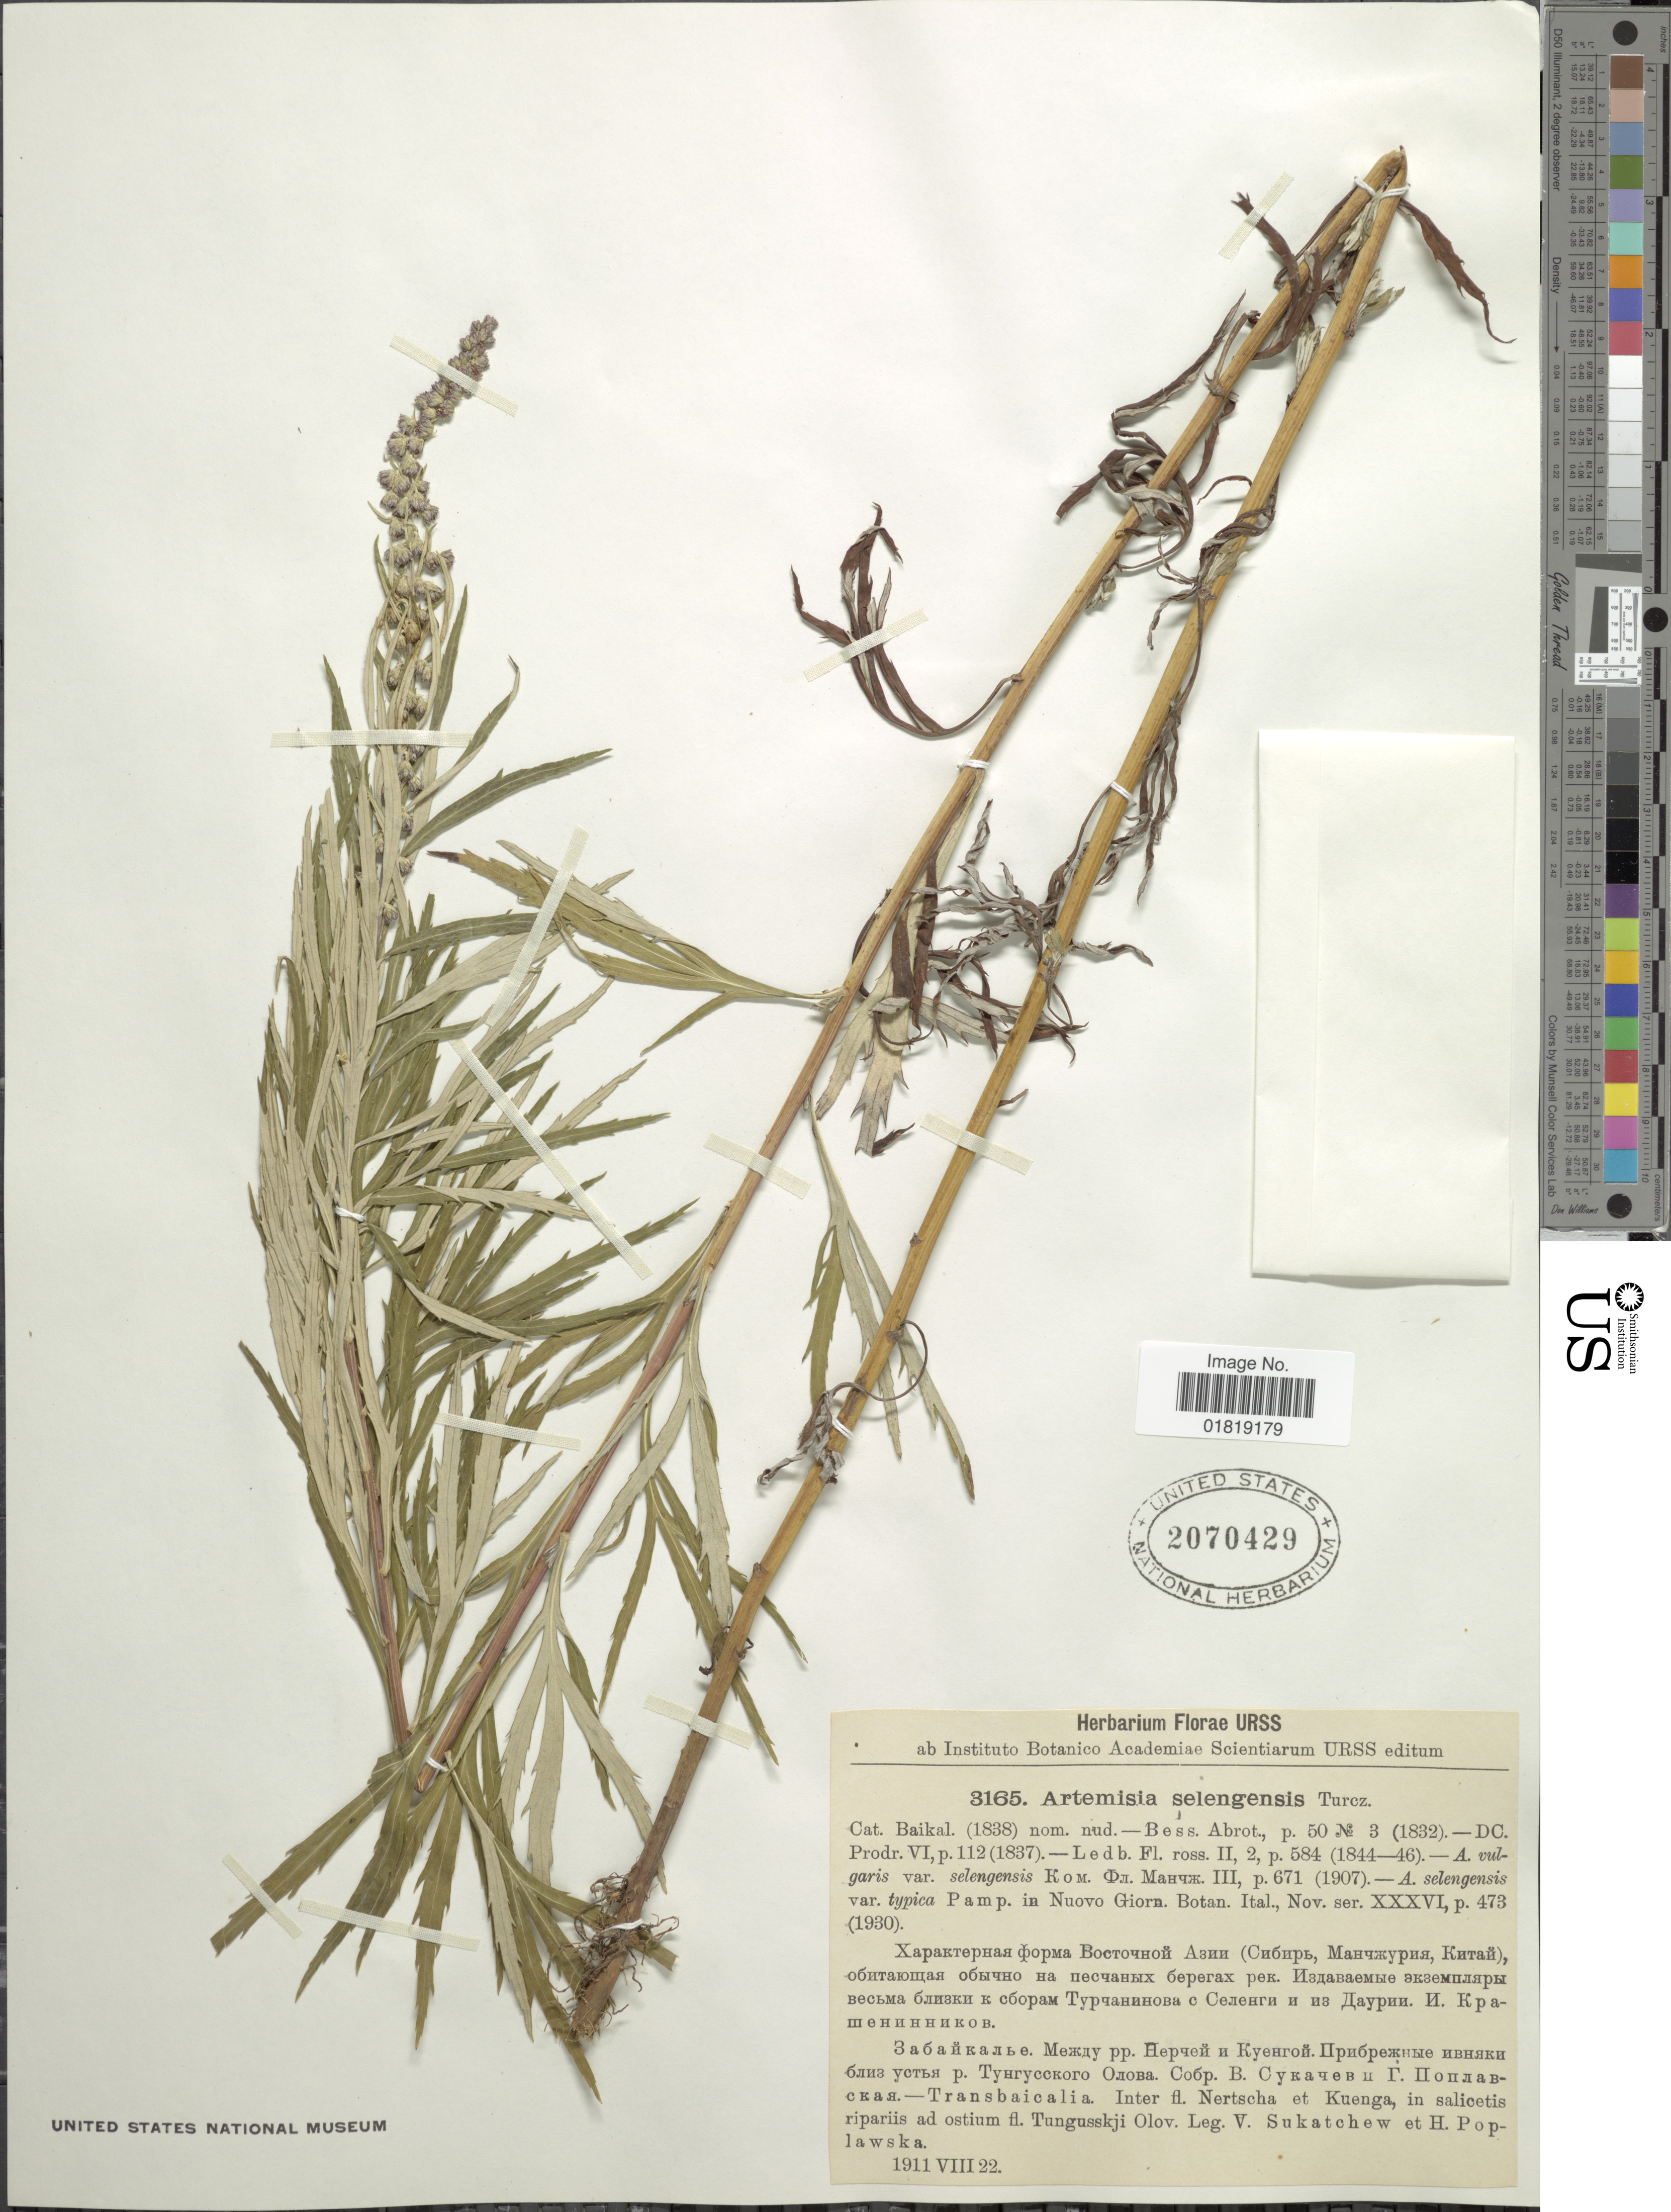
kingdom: Plantae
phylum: Tracheophyta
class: Magnoliopsida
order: Asterales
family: Asteraceae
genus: Artemisia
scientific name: Artemisia selengensis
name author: Turcz. ex Besser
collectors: V. Sukatchew & H. Poplawska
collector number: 3165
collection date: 1911-08-22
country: Russian Federation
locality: Characteristic form of Eastern Asia (Siberia, Manchuria, China) inhabitant typically on the sandy shores of rivers. Transbaicalia, Inter fl. Nertscha et Kuenga, in salicetis ripariis ad ostium fl. Tungusskji Olov.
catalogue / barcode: US 2070429